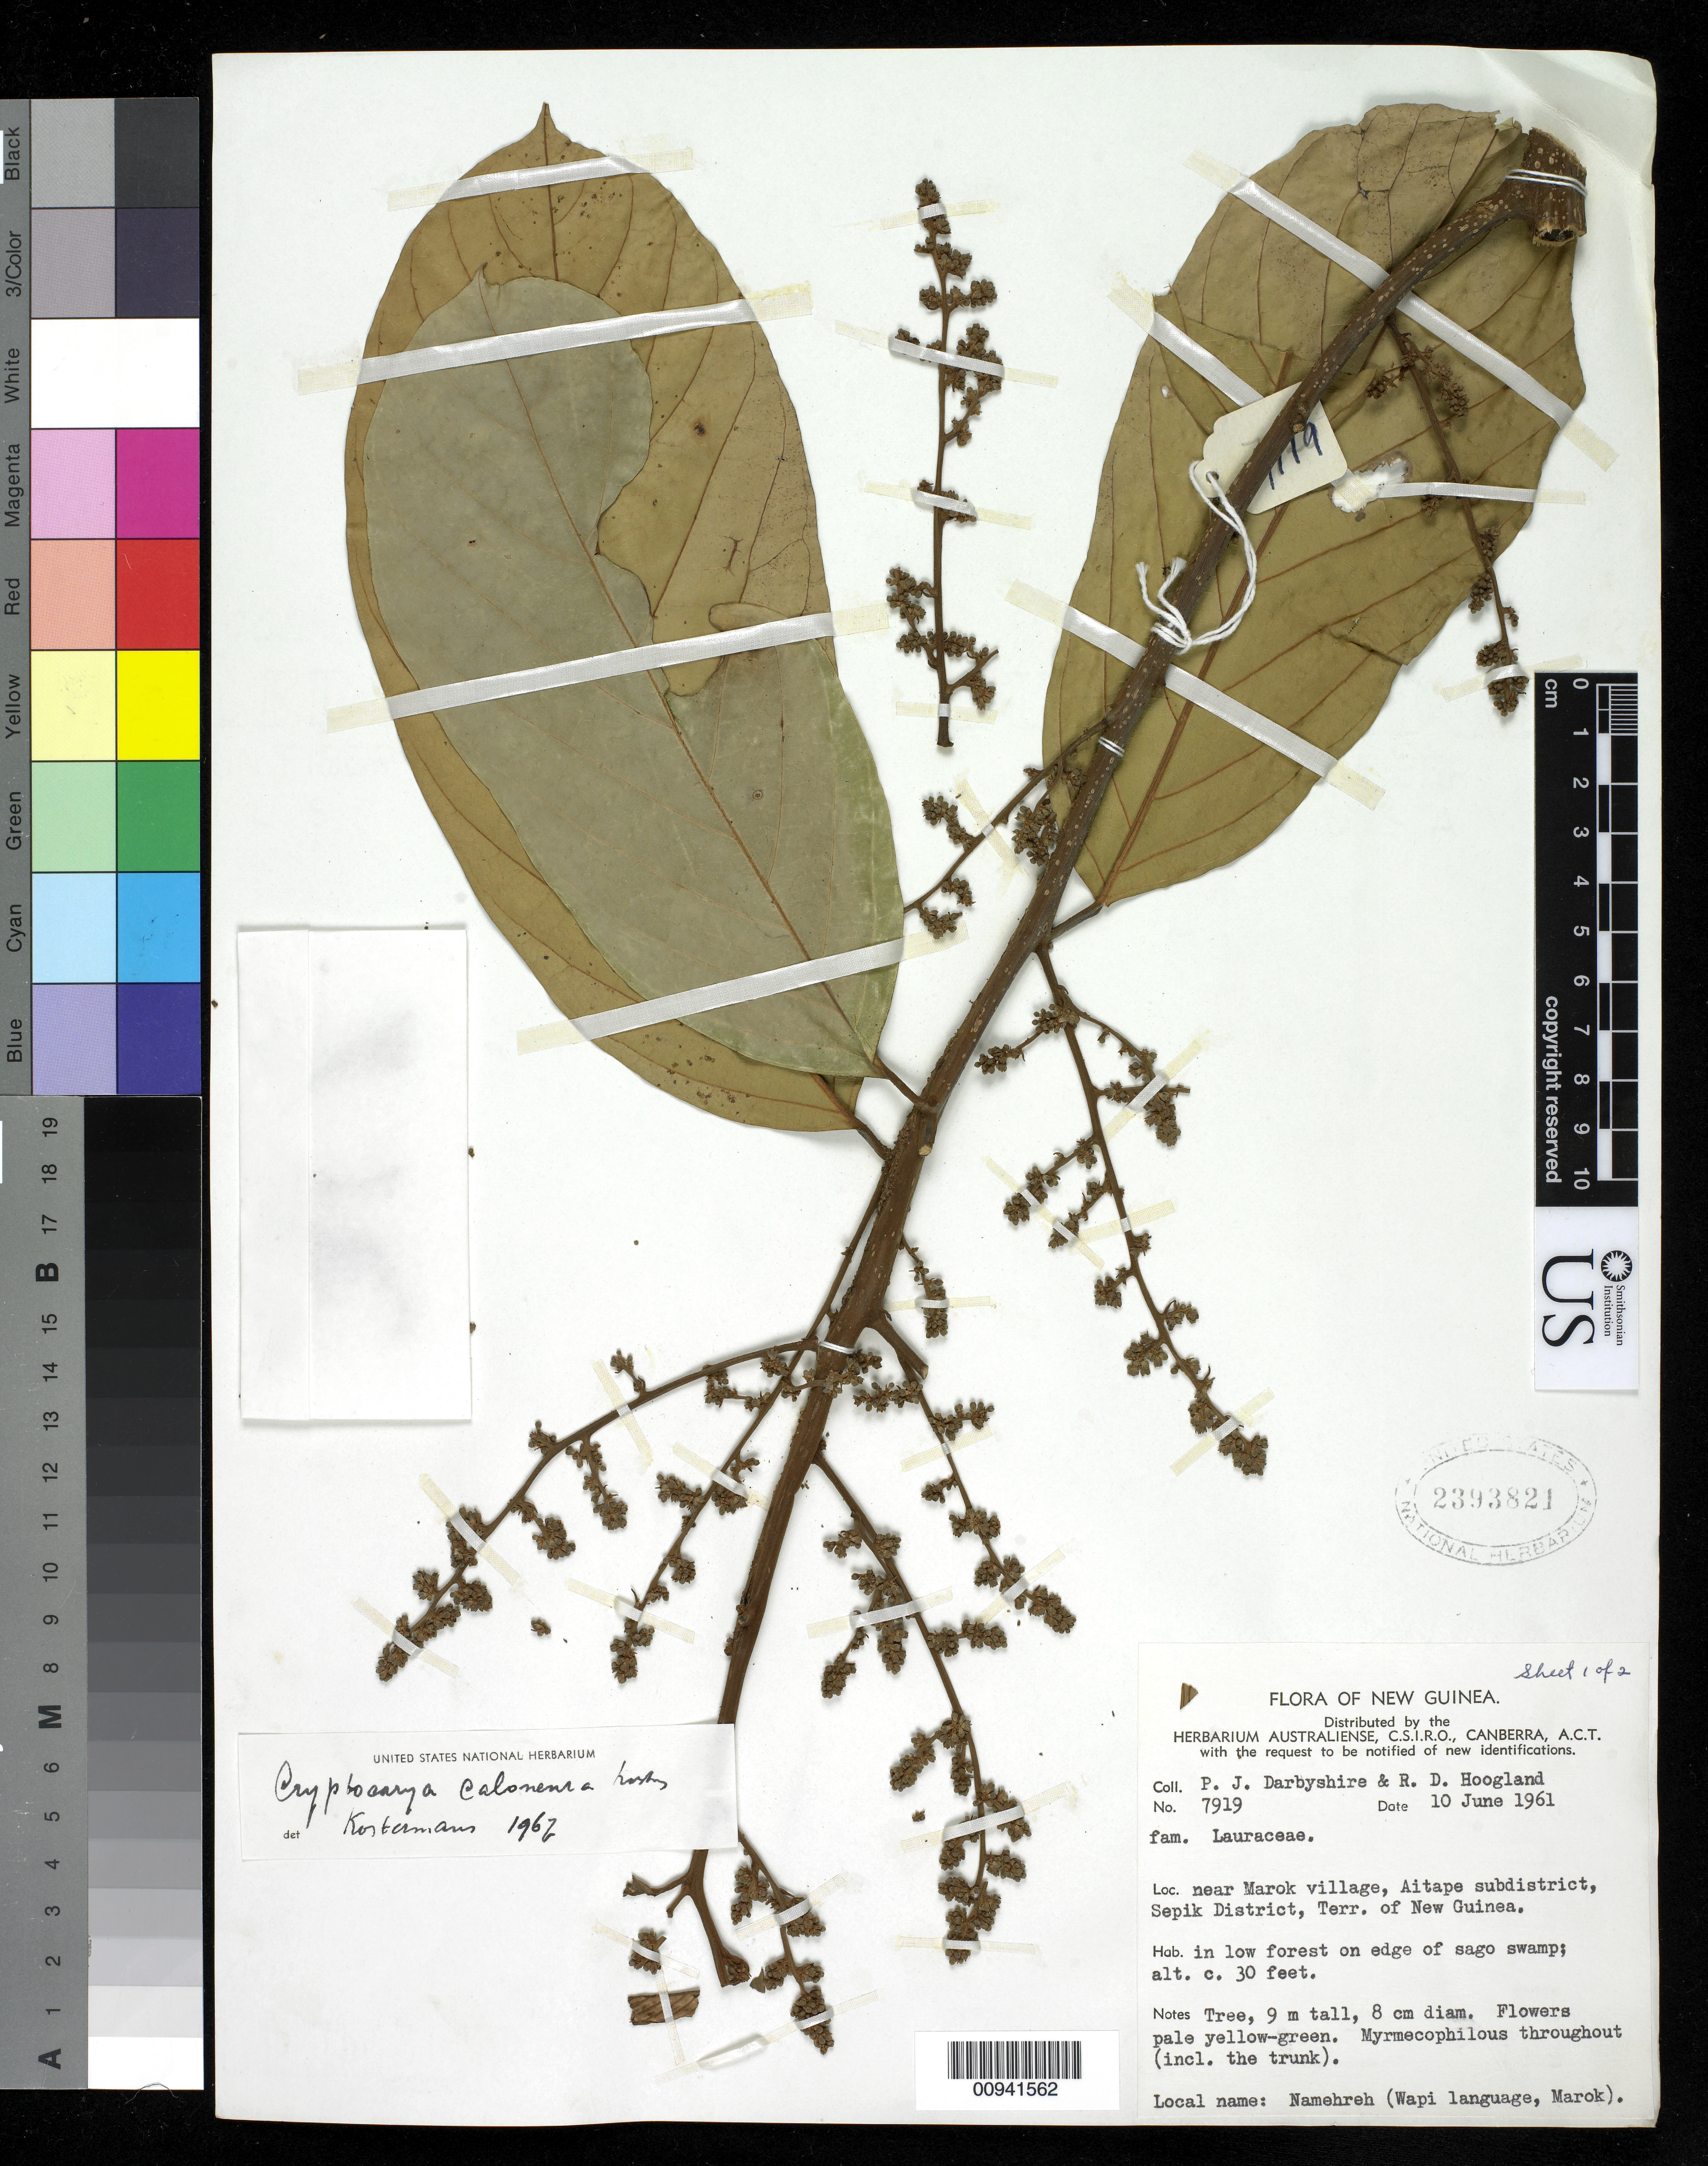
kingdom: Plantae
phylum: Tracheophyta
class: Magnoliopsida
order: Laurales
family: Lauraceae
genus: Cryptocarya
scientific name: Cryptocarya caloneura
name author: (Scherff) Kosterm.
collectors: P. Darbyshire & R. D. Hoogland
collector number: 7919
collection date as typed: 10 Jun 1961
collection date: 1961-06-10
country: Papua New Guinea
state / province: Sandaun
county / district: Aitape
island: New Guinea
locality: near Marok village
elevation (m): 9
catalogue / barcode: US 2393821